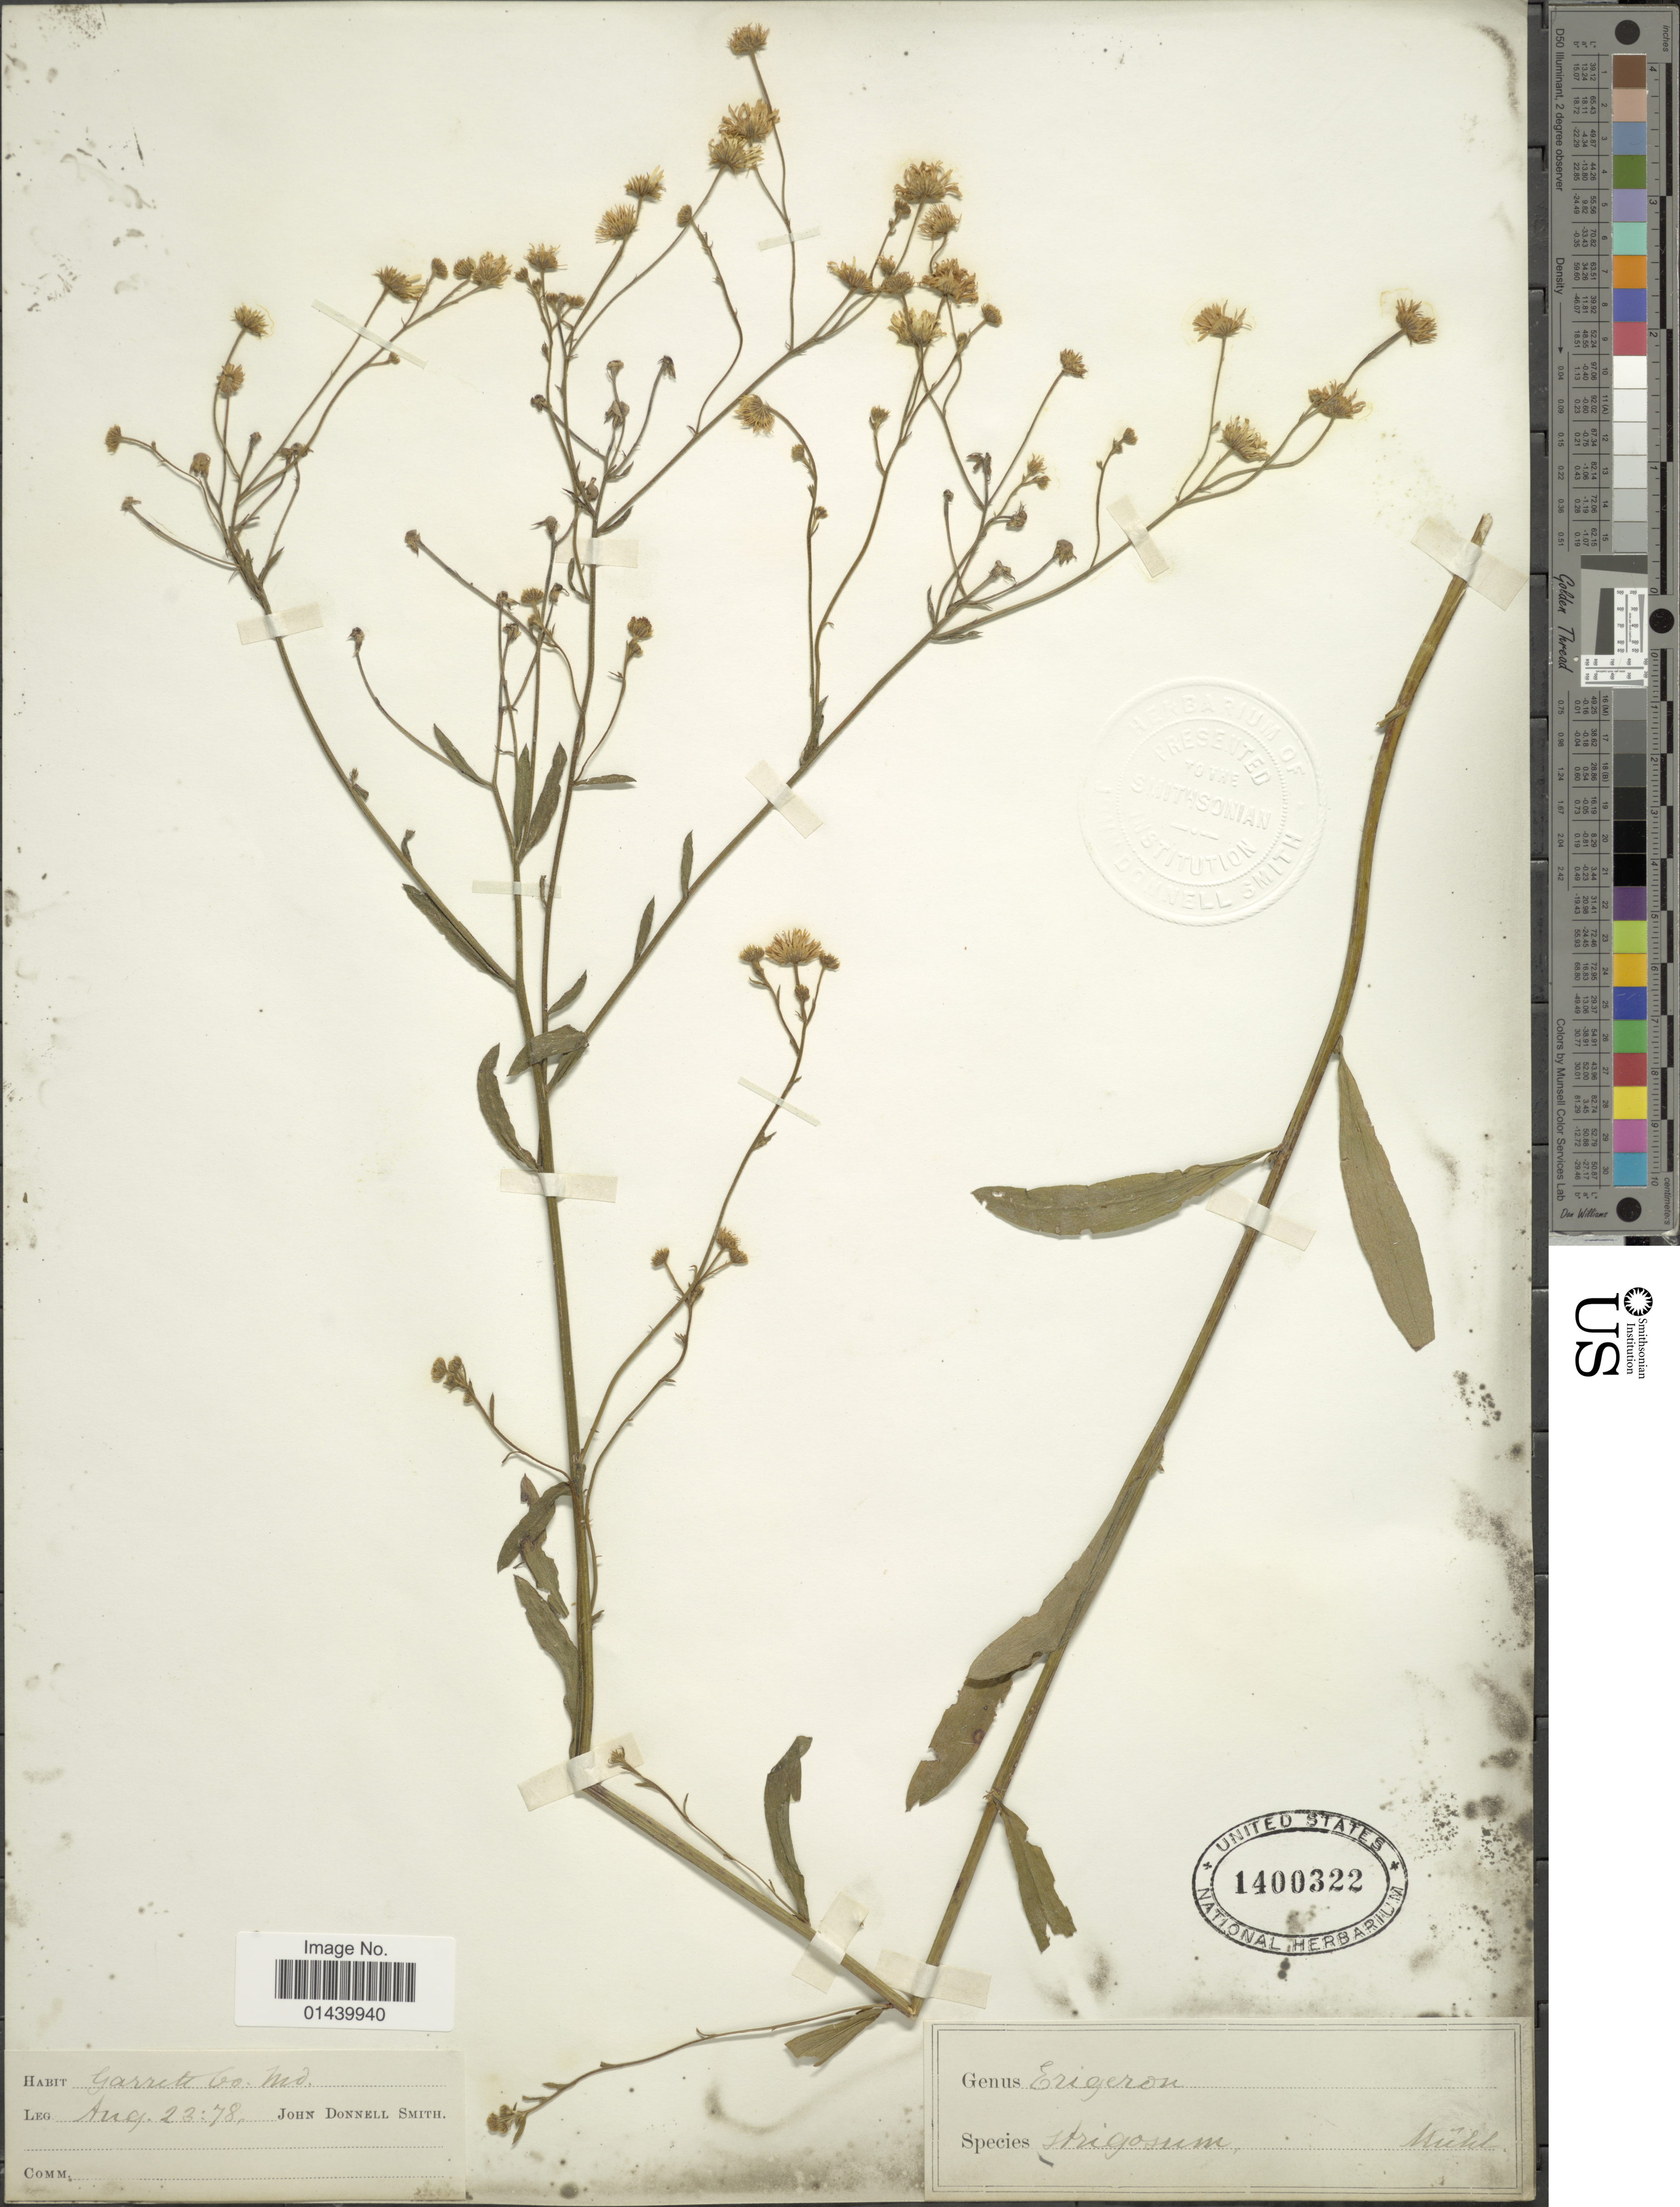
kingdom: Plantae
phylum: Tracheophyta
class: Magnoliopsida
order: Asterales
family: Asteraceae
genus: Erigeron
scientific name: Erigeron strigosus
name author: Muhl. ex Willd.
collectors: J. Donnell Smith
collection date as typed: Transcribed d/m/y: 23/8/78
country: United States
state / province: Maryland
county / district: Garrett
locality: Garrett Co. Md.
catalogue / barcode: US 1400322